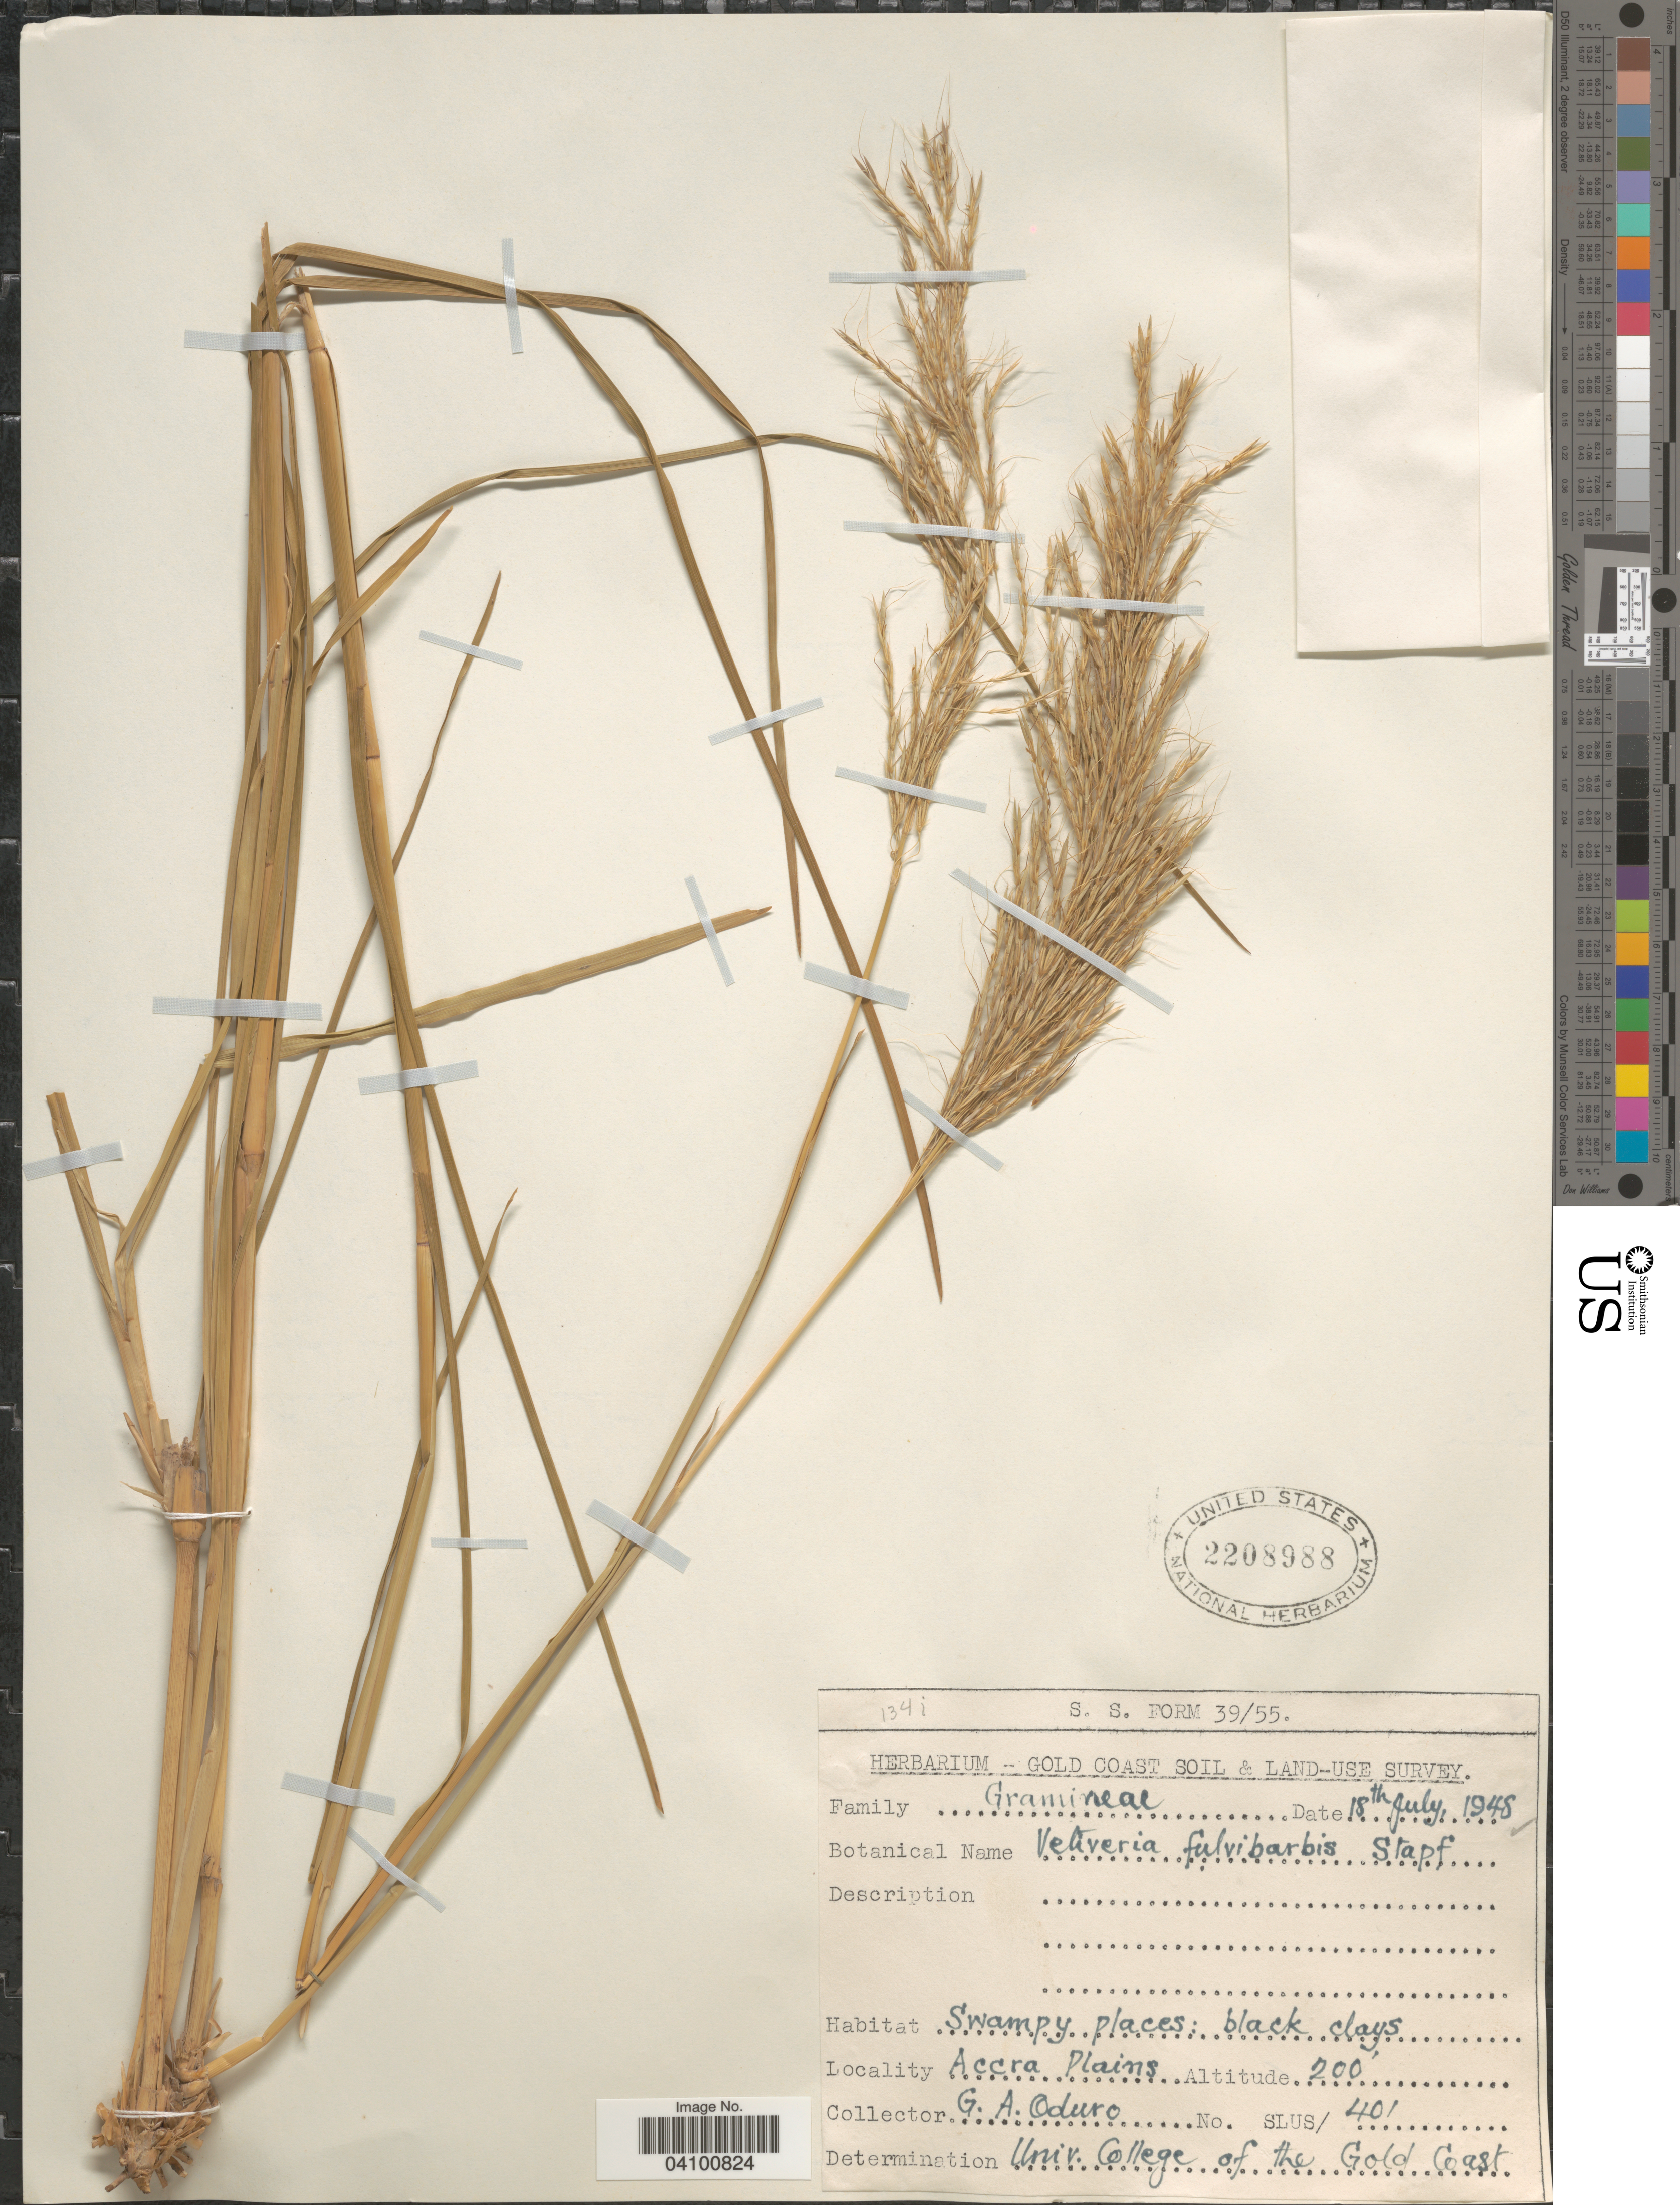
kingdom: Plantae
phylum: Tracheophyta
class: Liliopsida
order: Poales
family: Poaceae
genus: Chrysopogon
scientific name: Chrysopogon fulvibarbis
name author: (Trin.) Veldkamp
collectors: G. Oduro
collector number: SLUS/401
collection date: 1948-07-18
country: Ghana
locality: Gold Coast Soil & Land-use Survey. Accra Plains.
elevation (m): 61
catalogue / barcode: US 2208988